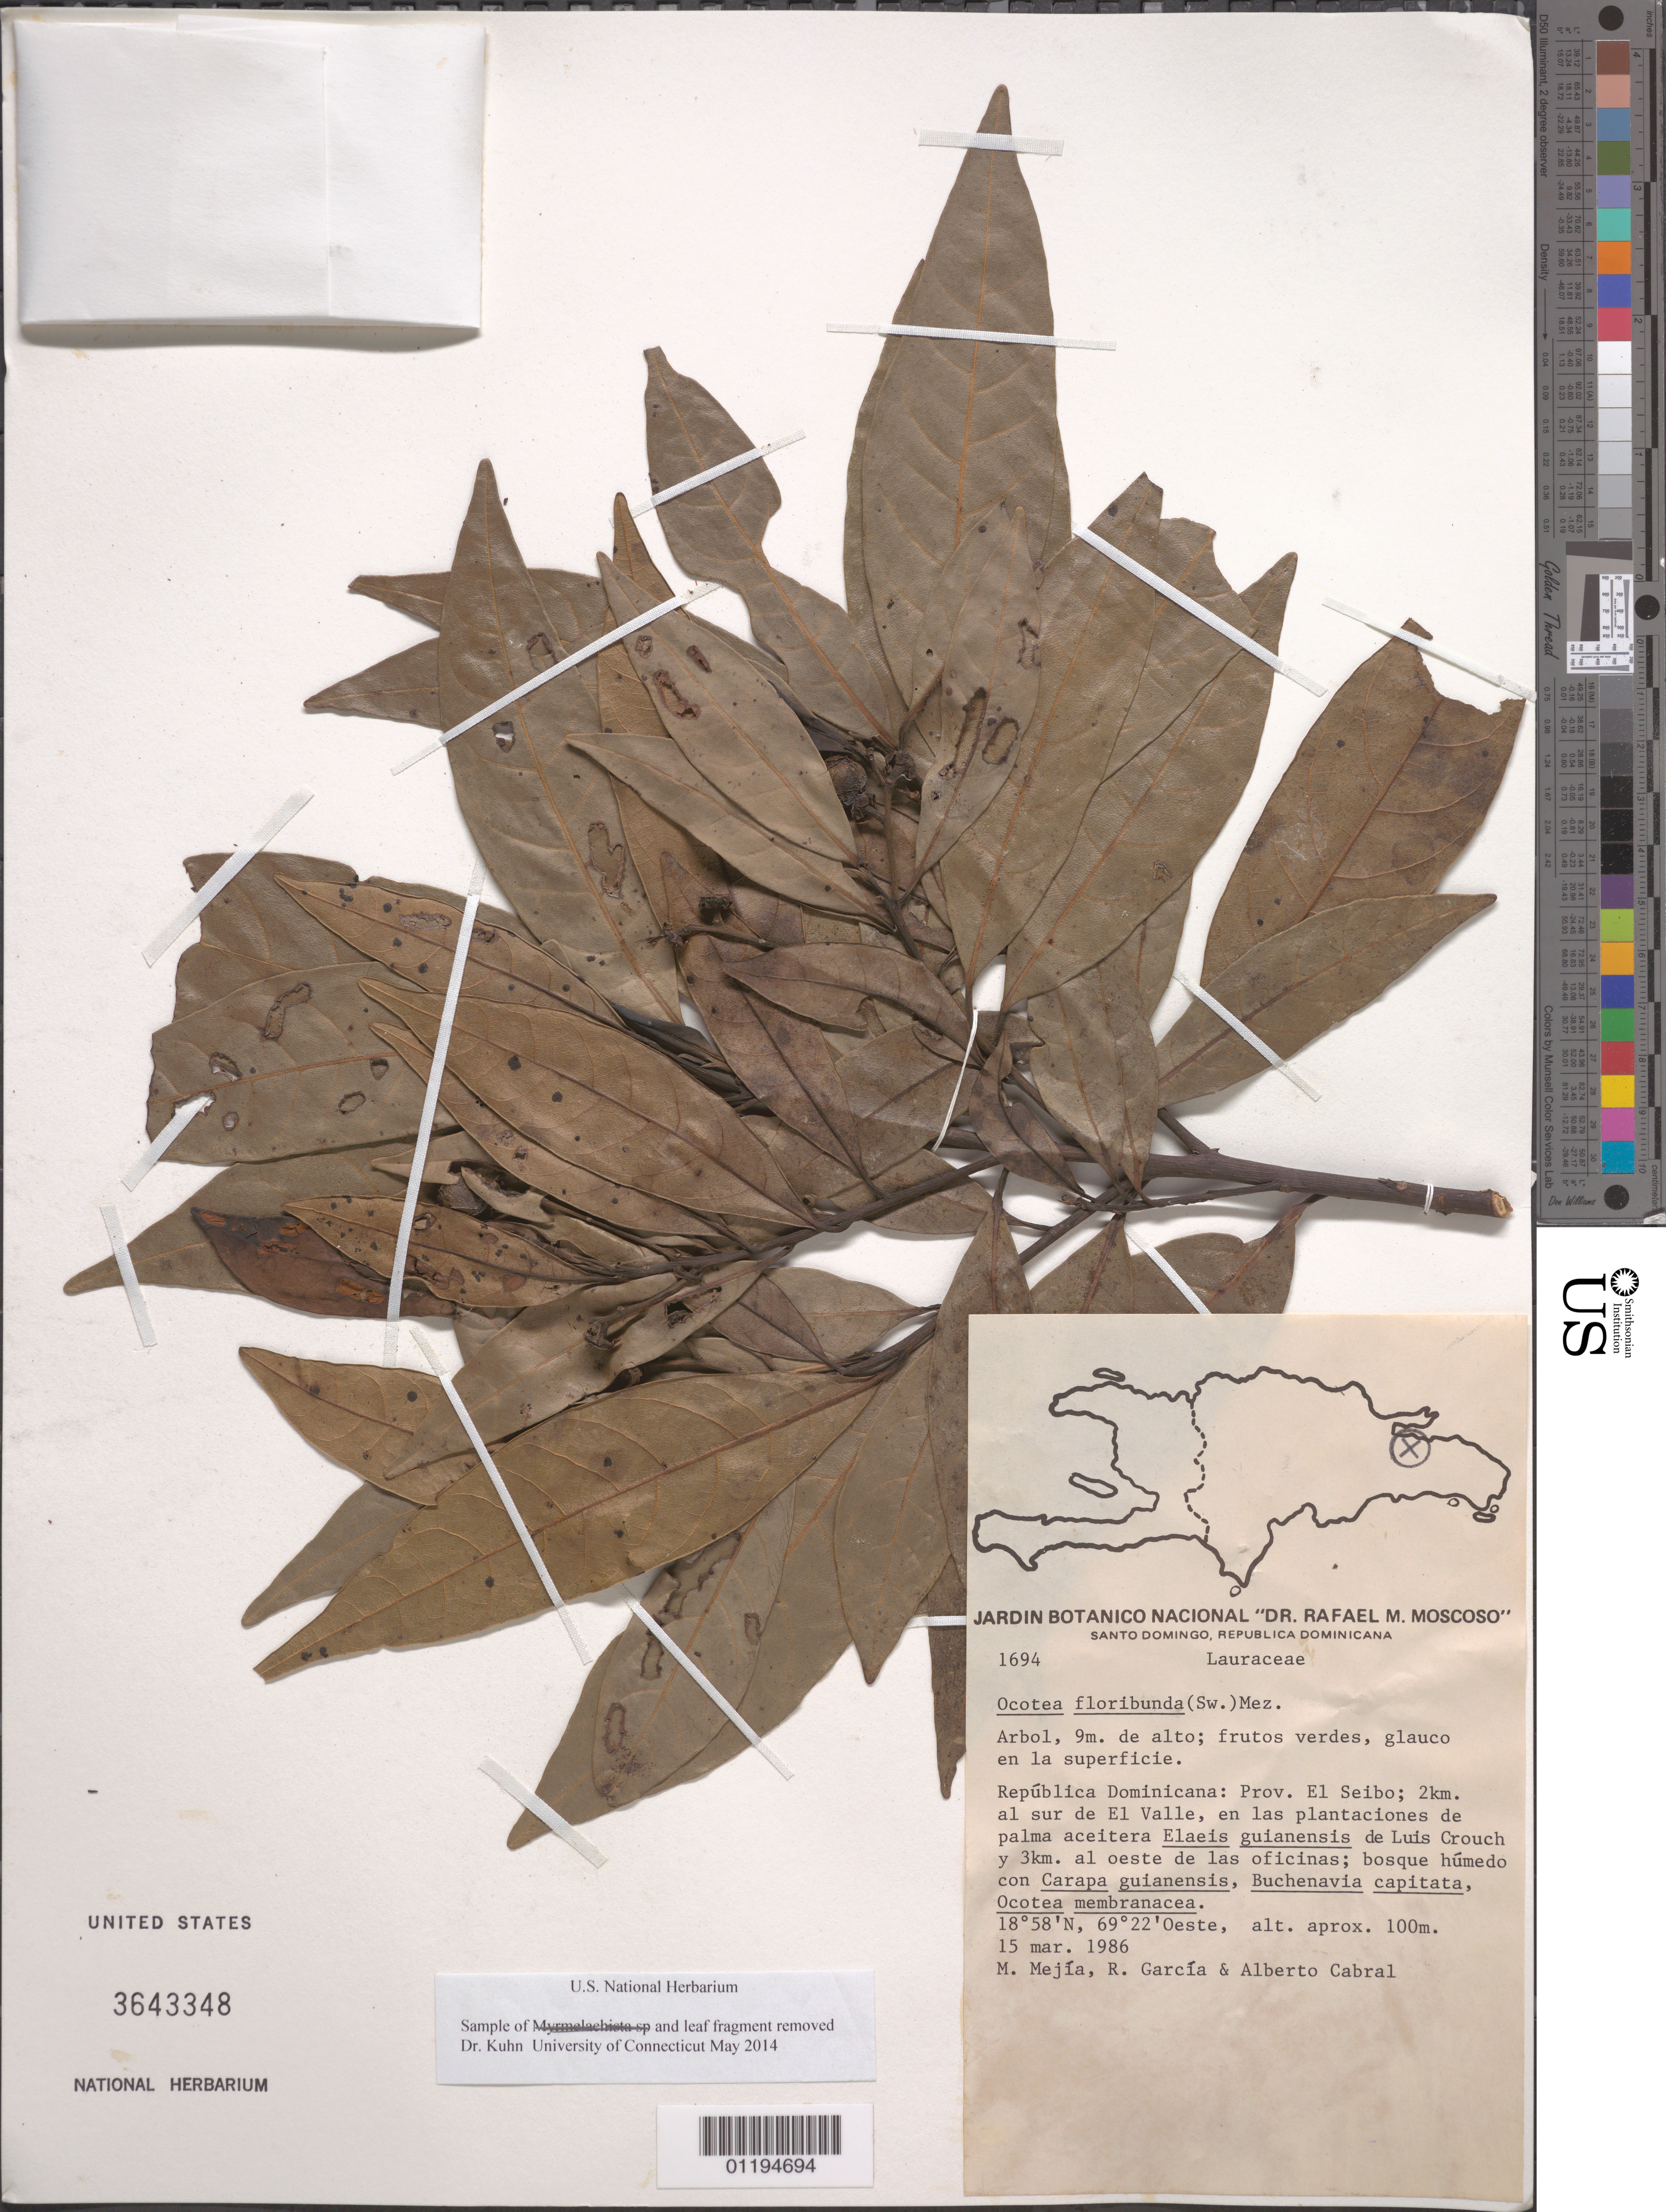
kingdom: Plantae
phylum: Tracheophyta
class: Magnoliopsida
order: Laurales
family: Lauraceae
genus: Ocotea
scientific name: Ocotea floribunda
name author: (Sw.) Mez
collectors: M. Mejia, R. Garcia & A. Cabral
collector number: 1694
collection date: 1986-03-15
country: Dominican Republic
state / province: El Seibo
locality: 2km S of El Valle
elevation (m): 100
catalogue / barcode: US 3643348